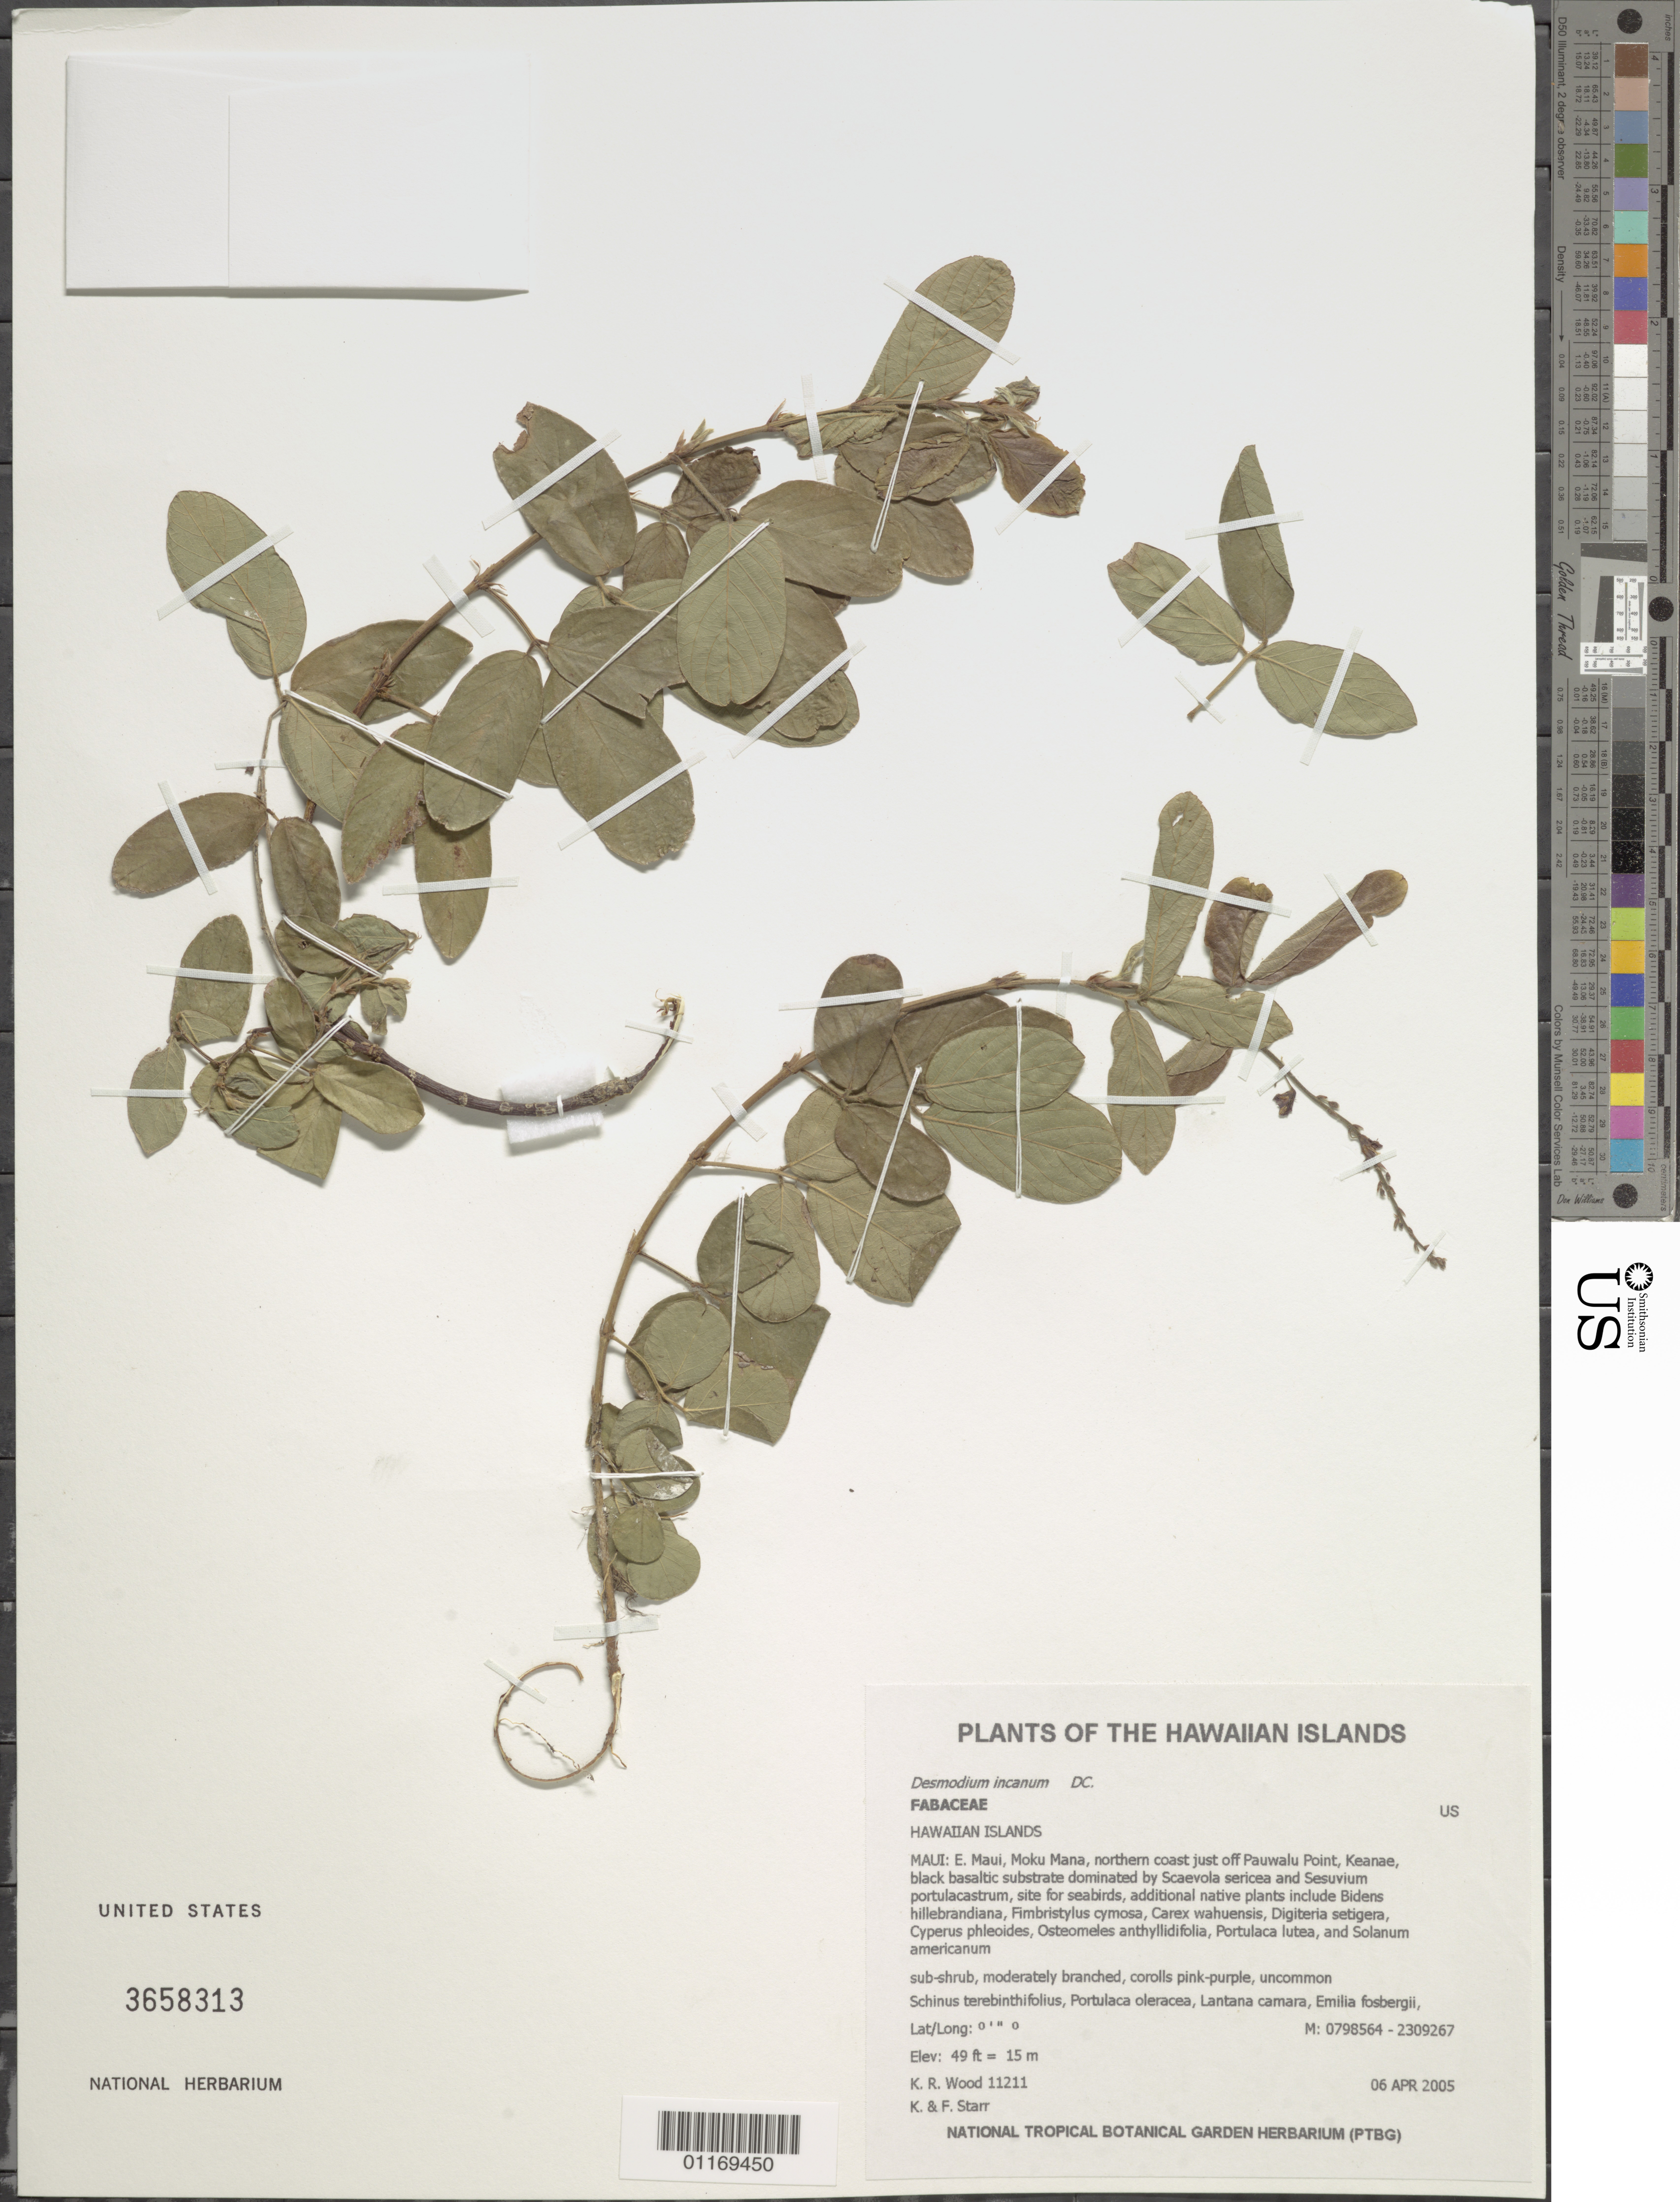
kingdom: Plantae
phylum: Tracheophyta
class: Magnoliopsida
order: Fabales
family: Fabaceae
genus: Desmodium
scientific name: Desmodium incanum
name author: (Sw.) DC.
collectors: K. R. Wood, F. Starr & K. Starr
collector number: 11211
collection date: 2005-04-06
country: United States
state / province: Hawaii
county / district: Maui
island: Maui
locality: E. Maui, Moku Mana, northern coast just off Pauwalu Point, Keanae.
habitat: Black basaltic substrate.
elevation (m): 15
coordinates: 0798564, 2309267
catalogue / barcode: US 3658313